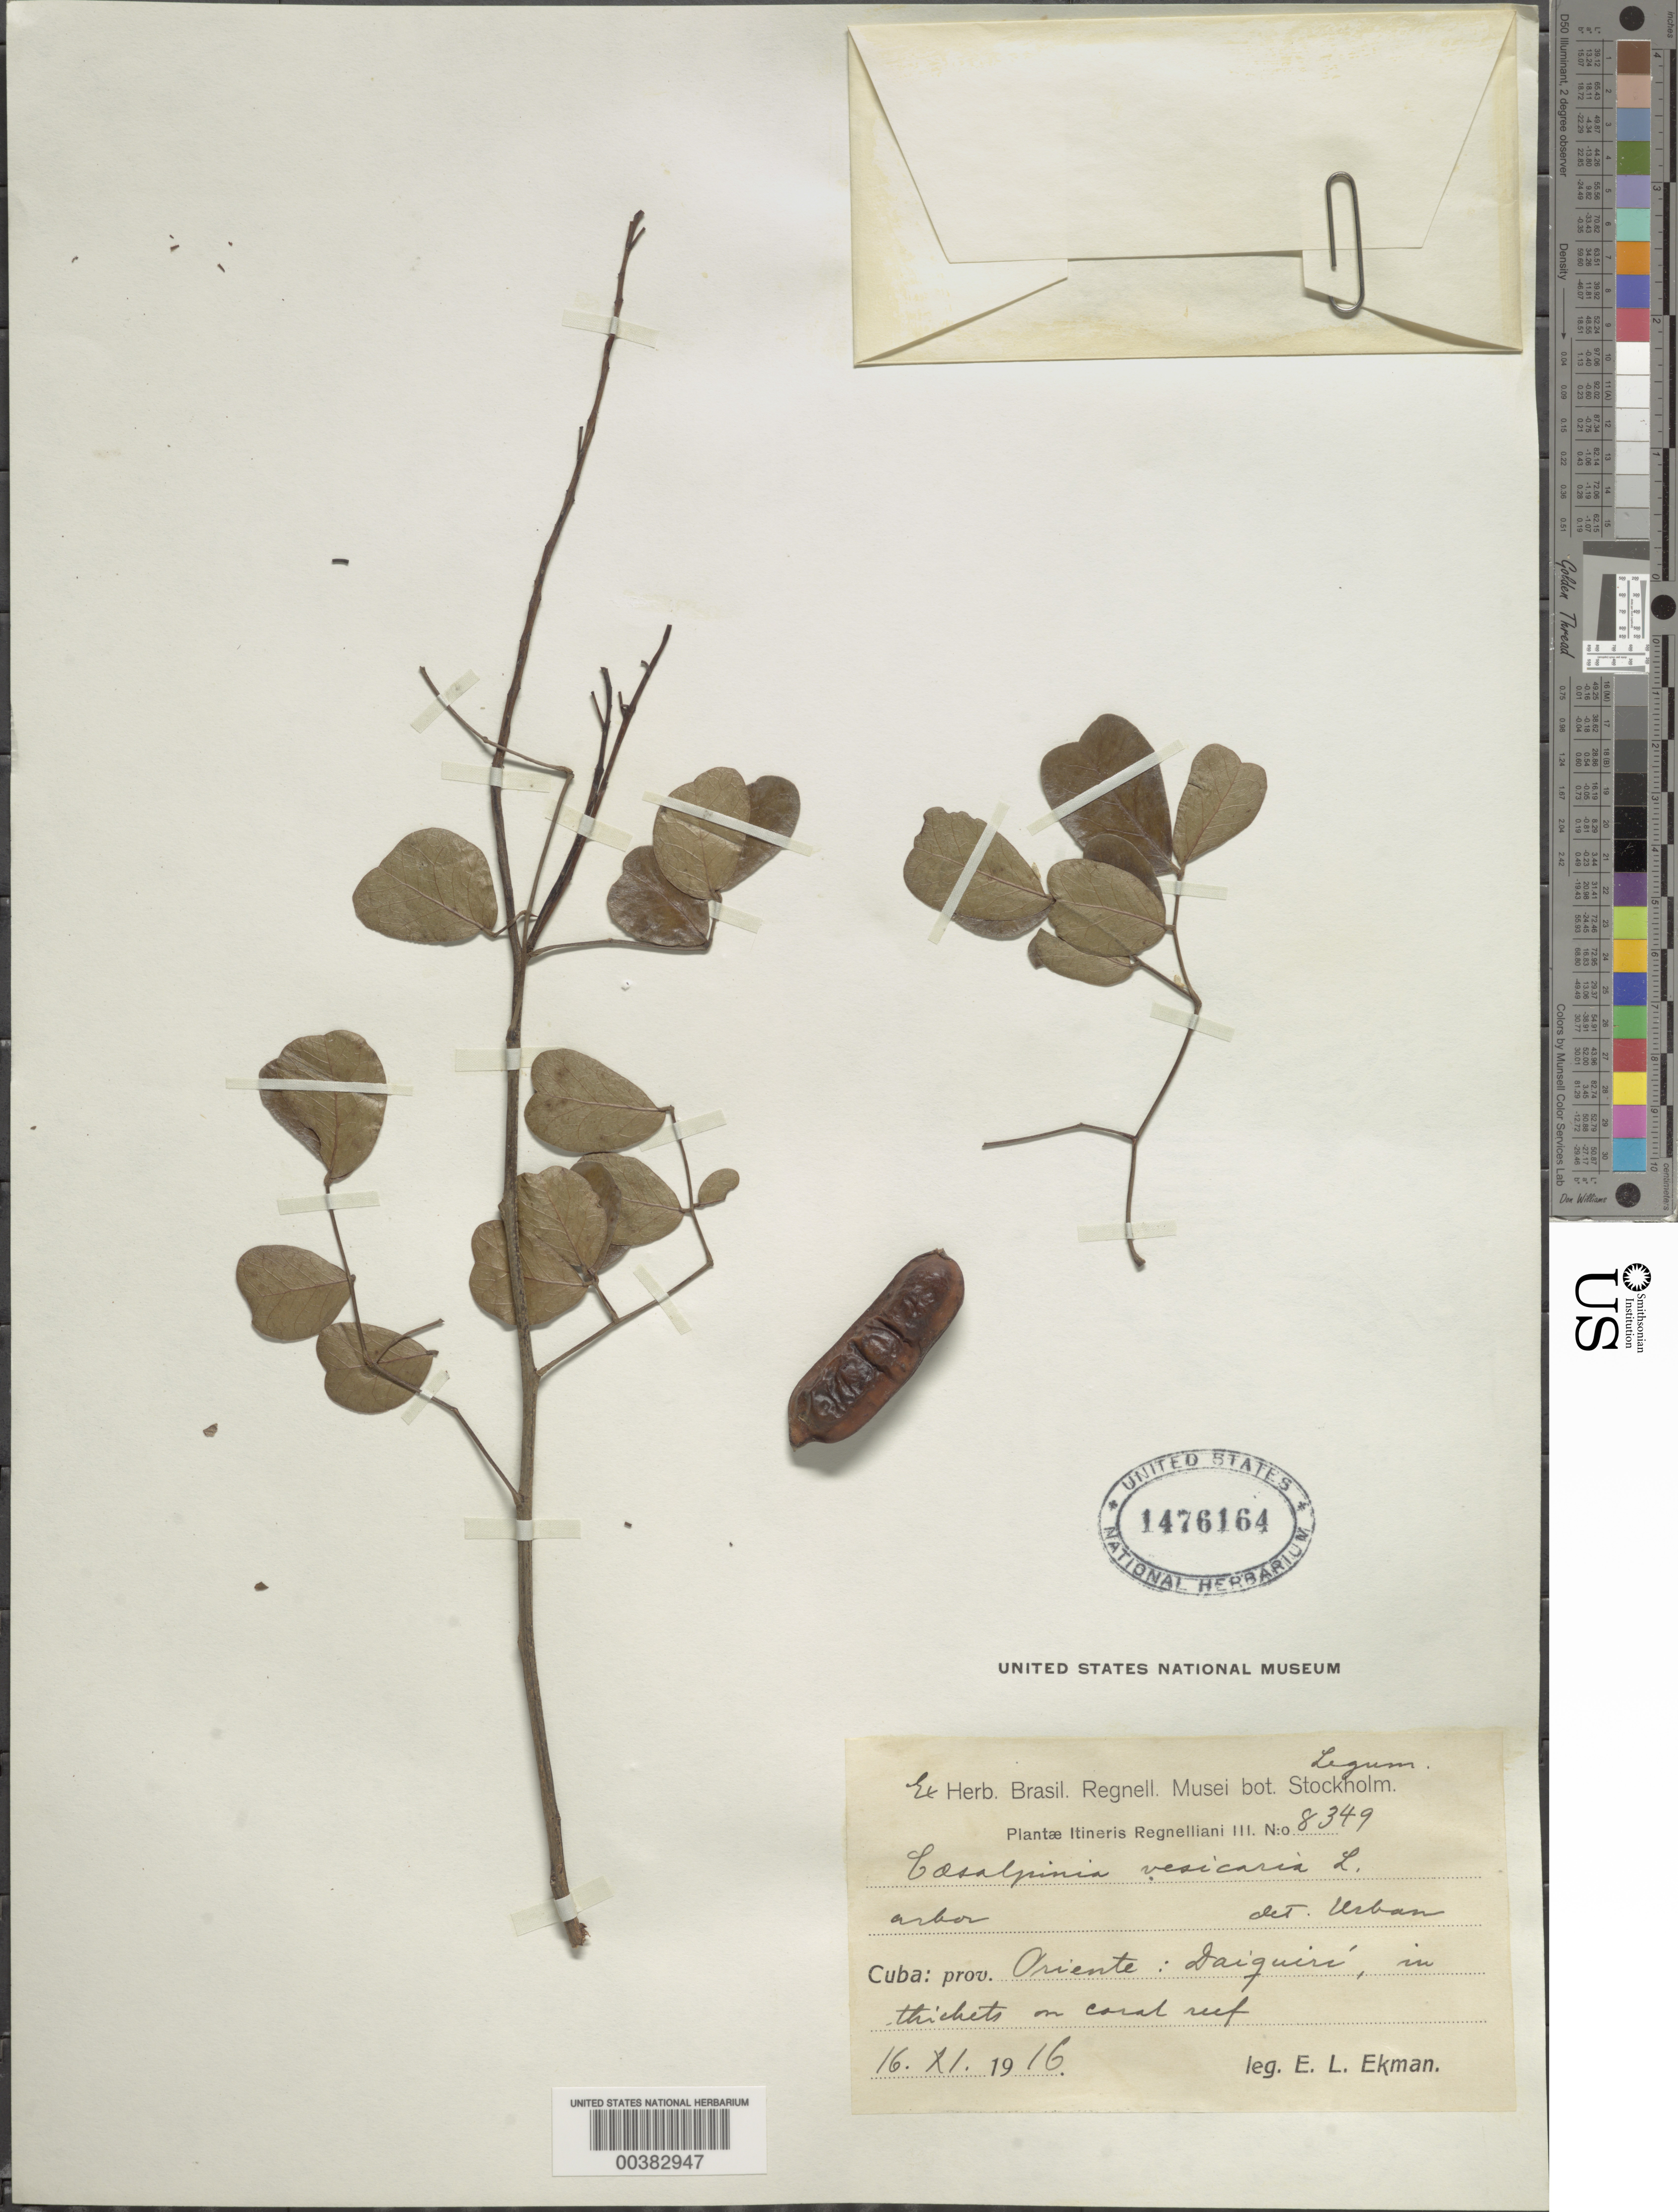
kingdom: Plantae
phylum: Tracheophyta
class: Magnoliopsida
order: Fabales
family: Fabaceae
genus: Tara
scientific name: Tara vesicaria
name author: (L.) Molinari et al.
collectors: E. L. Ekman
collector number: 8349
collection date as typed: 16 Nov 1916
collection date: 1916-11-16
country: Cuba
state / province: Oriente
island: Greater Antilles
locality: Daiquire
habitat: In thickets in coral reef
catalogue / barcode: US 1476164